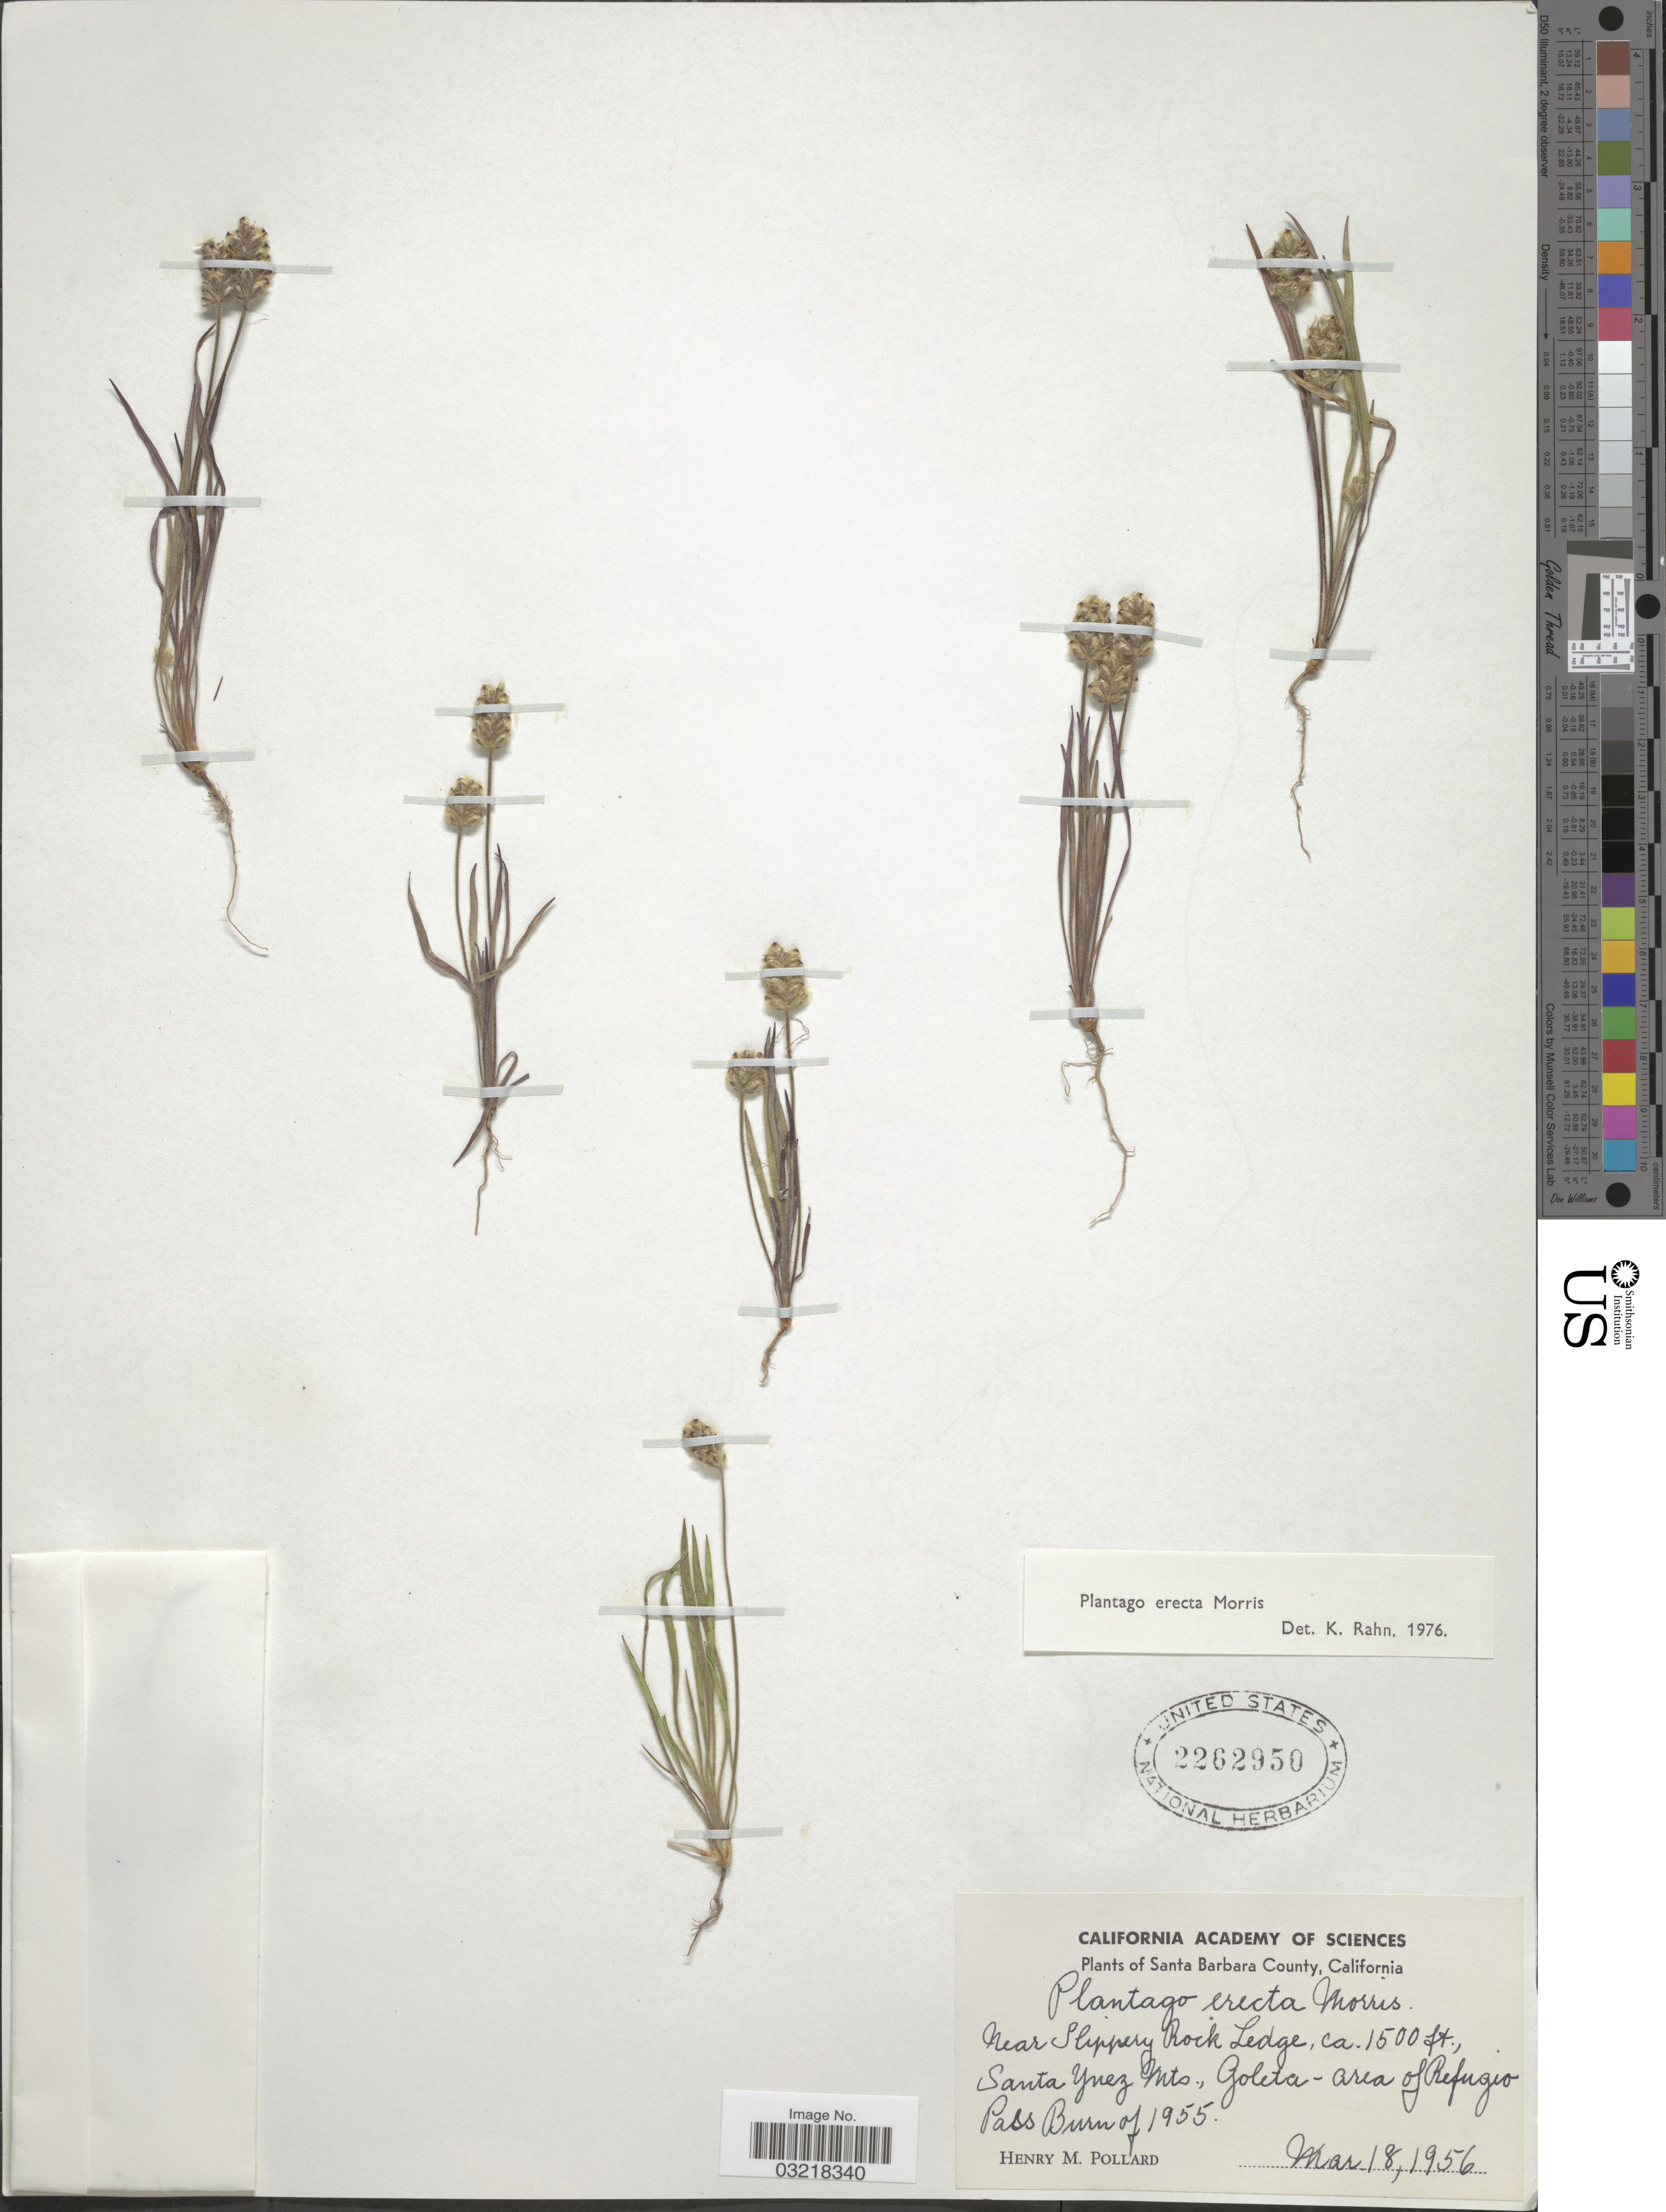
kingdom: Plantae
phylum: Tracheophyta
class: Magnoliopsida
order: Lamiales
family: Plantaginaceae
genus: Plantago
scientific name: Plantago erecta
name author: Morris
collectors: H. M. Pollard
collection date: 1956-03-18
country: United States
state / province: California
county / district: Santa Barbara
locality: Santa Barbara County. Near Slippery Rock Ledge. Santa Ynez Mts., Goleta-area of Refugio Pass Burn of 1955.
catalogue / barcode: US 2262950